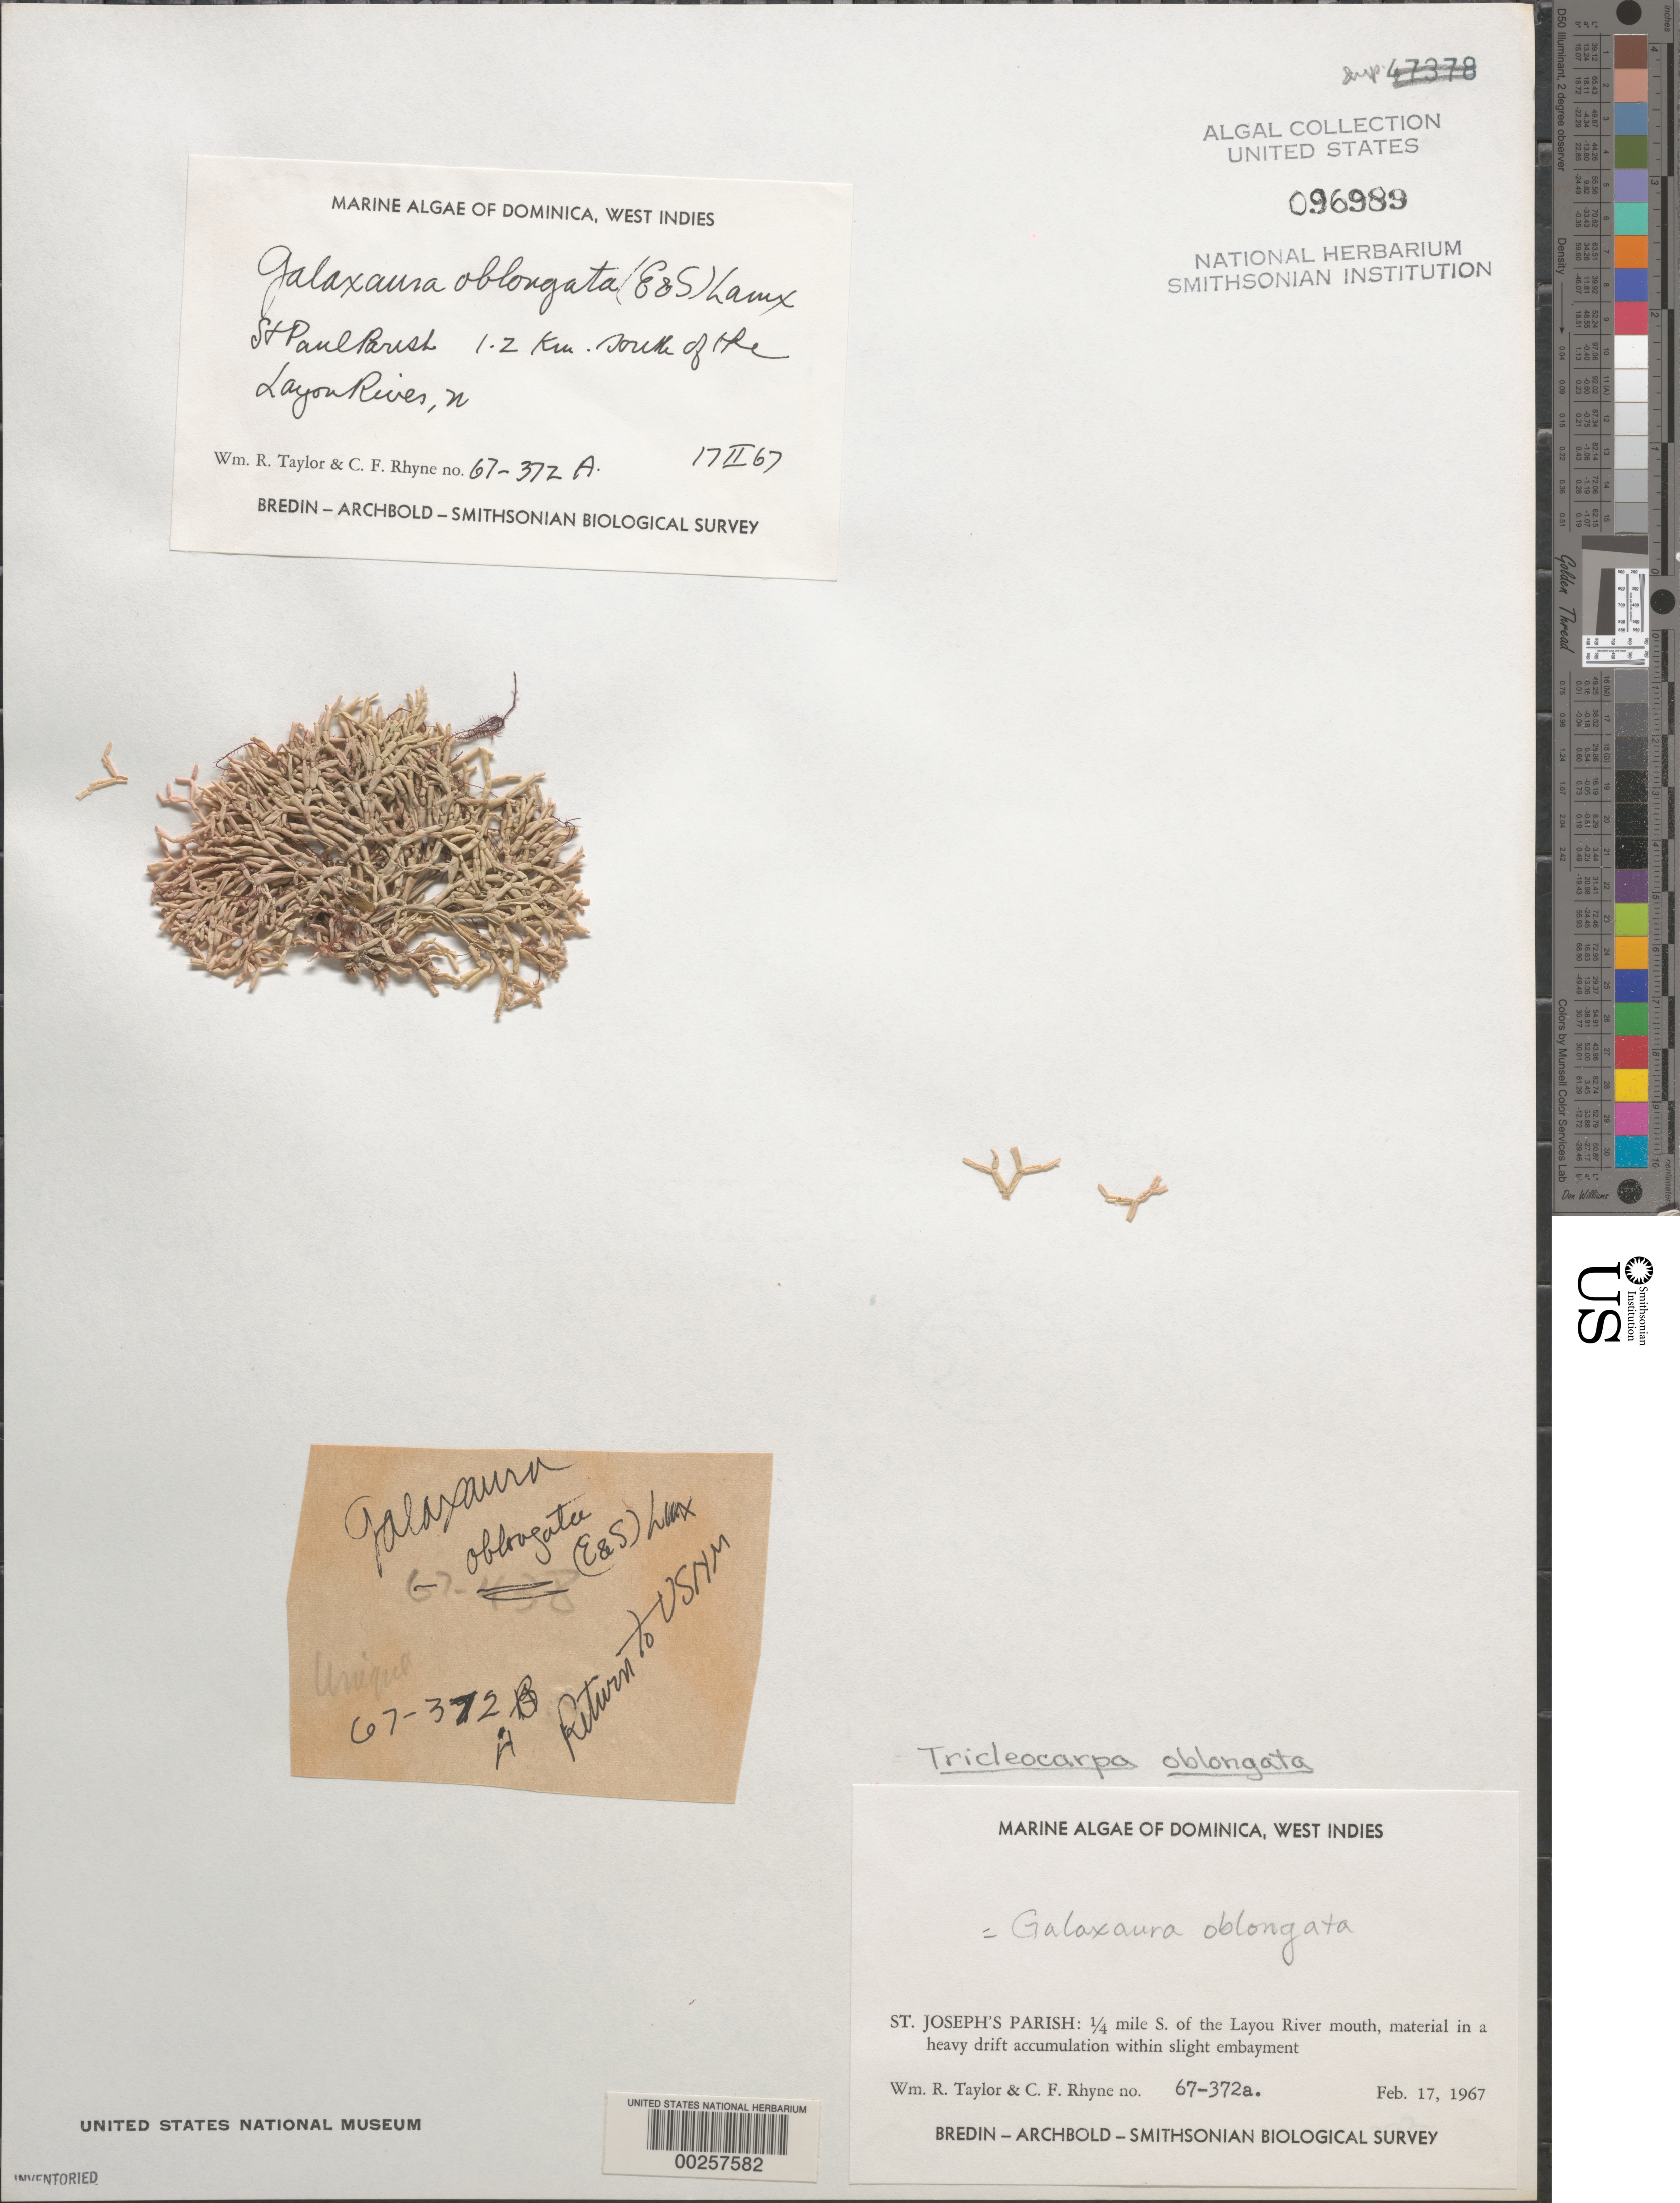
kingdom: Plantae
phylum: Rhodophyta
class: Florideophyceae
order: Nemaliales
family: Galaxauraceae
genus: Tricleocarpa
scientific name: Tricleocarpa fragilis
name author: (L.) Huisman & R.A. Towns.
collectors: W. R. Taylor & C. Rhyne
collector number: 67-372a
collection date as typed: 17 Feb 1967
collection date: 1967-02-17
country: Dominica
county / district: St. Joseph's Parish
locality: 0.25 mile south of Layou River mouth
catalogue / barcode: US 96989